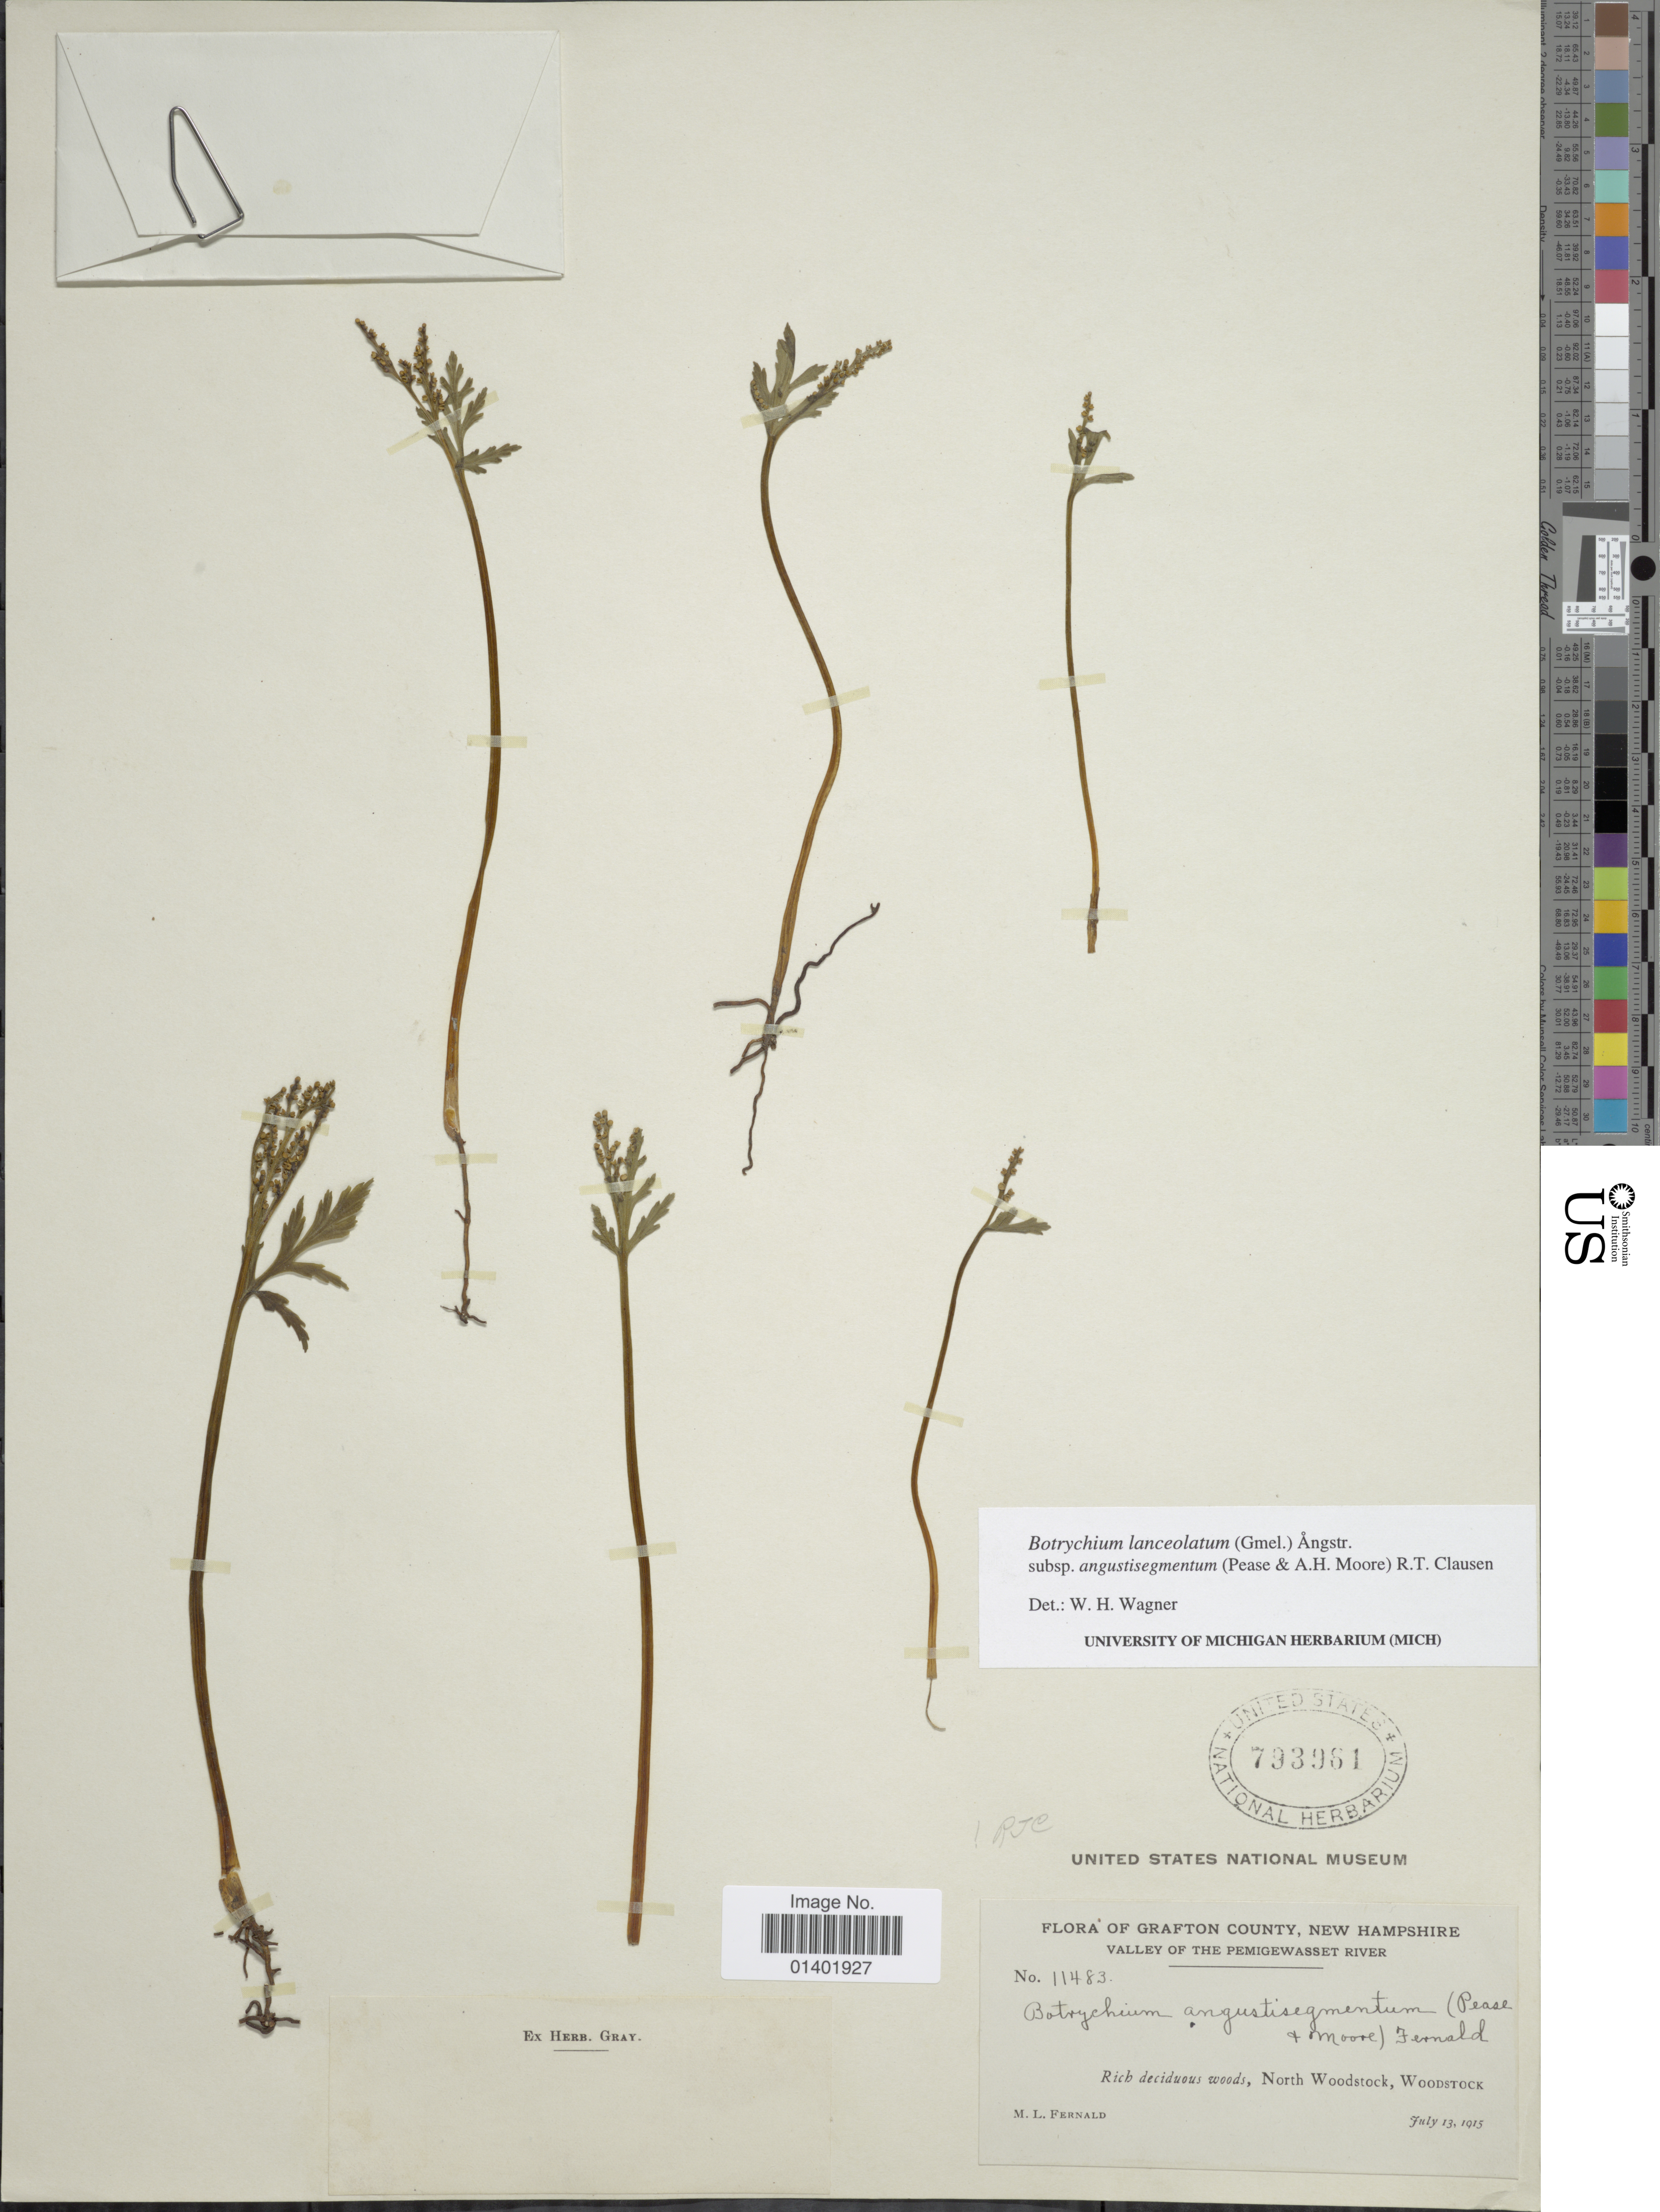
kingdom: Plantae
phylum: Tracheophyta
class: Polypodiopsida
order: Ophioglossales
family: Ophioglossaceae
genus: Botrychium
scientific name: Botrychium lanceolatum subsp. angustisegmentum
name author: (Pease & A.H. Moore) R.T. Clausen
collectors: M. L. Fernald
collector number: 11483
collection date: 1915-07-13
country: United States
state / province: New Hampshire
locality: Grafty County, Valley of the Premigewasset River, Rich dexiduous woods, North Woodstock, Woodstock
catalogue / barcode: US 793961